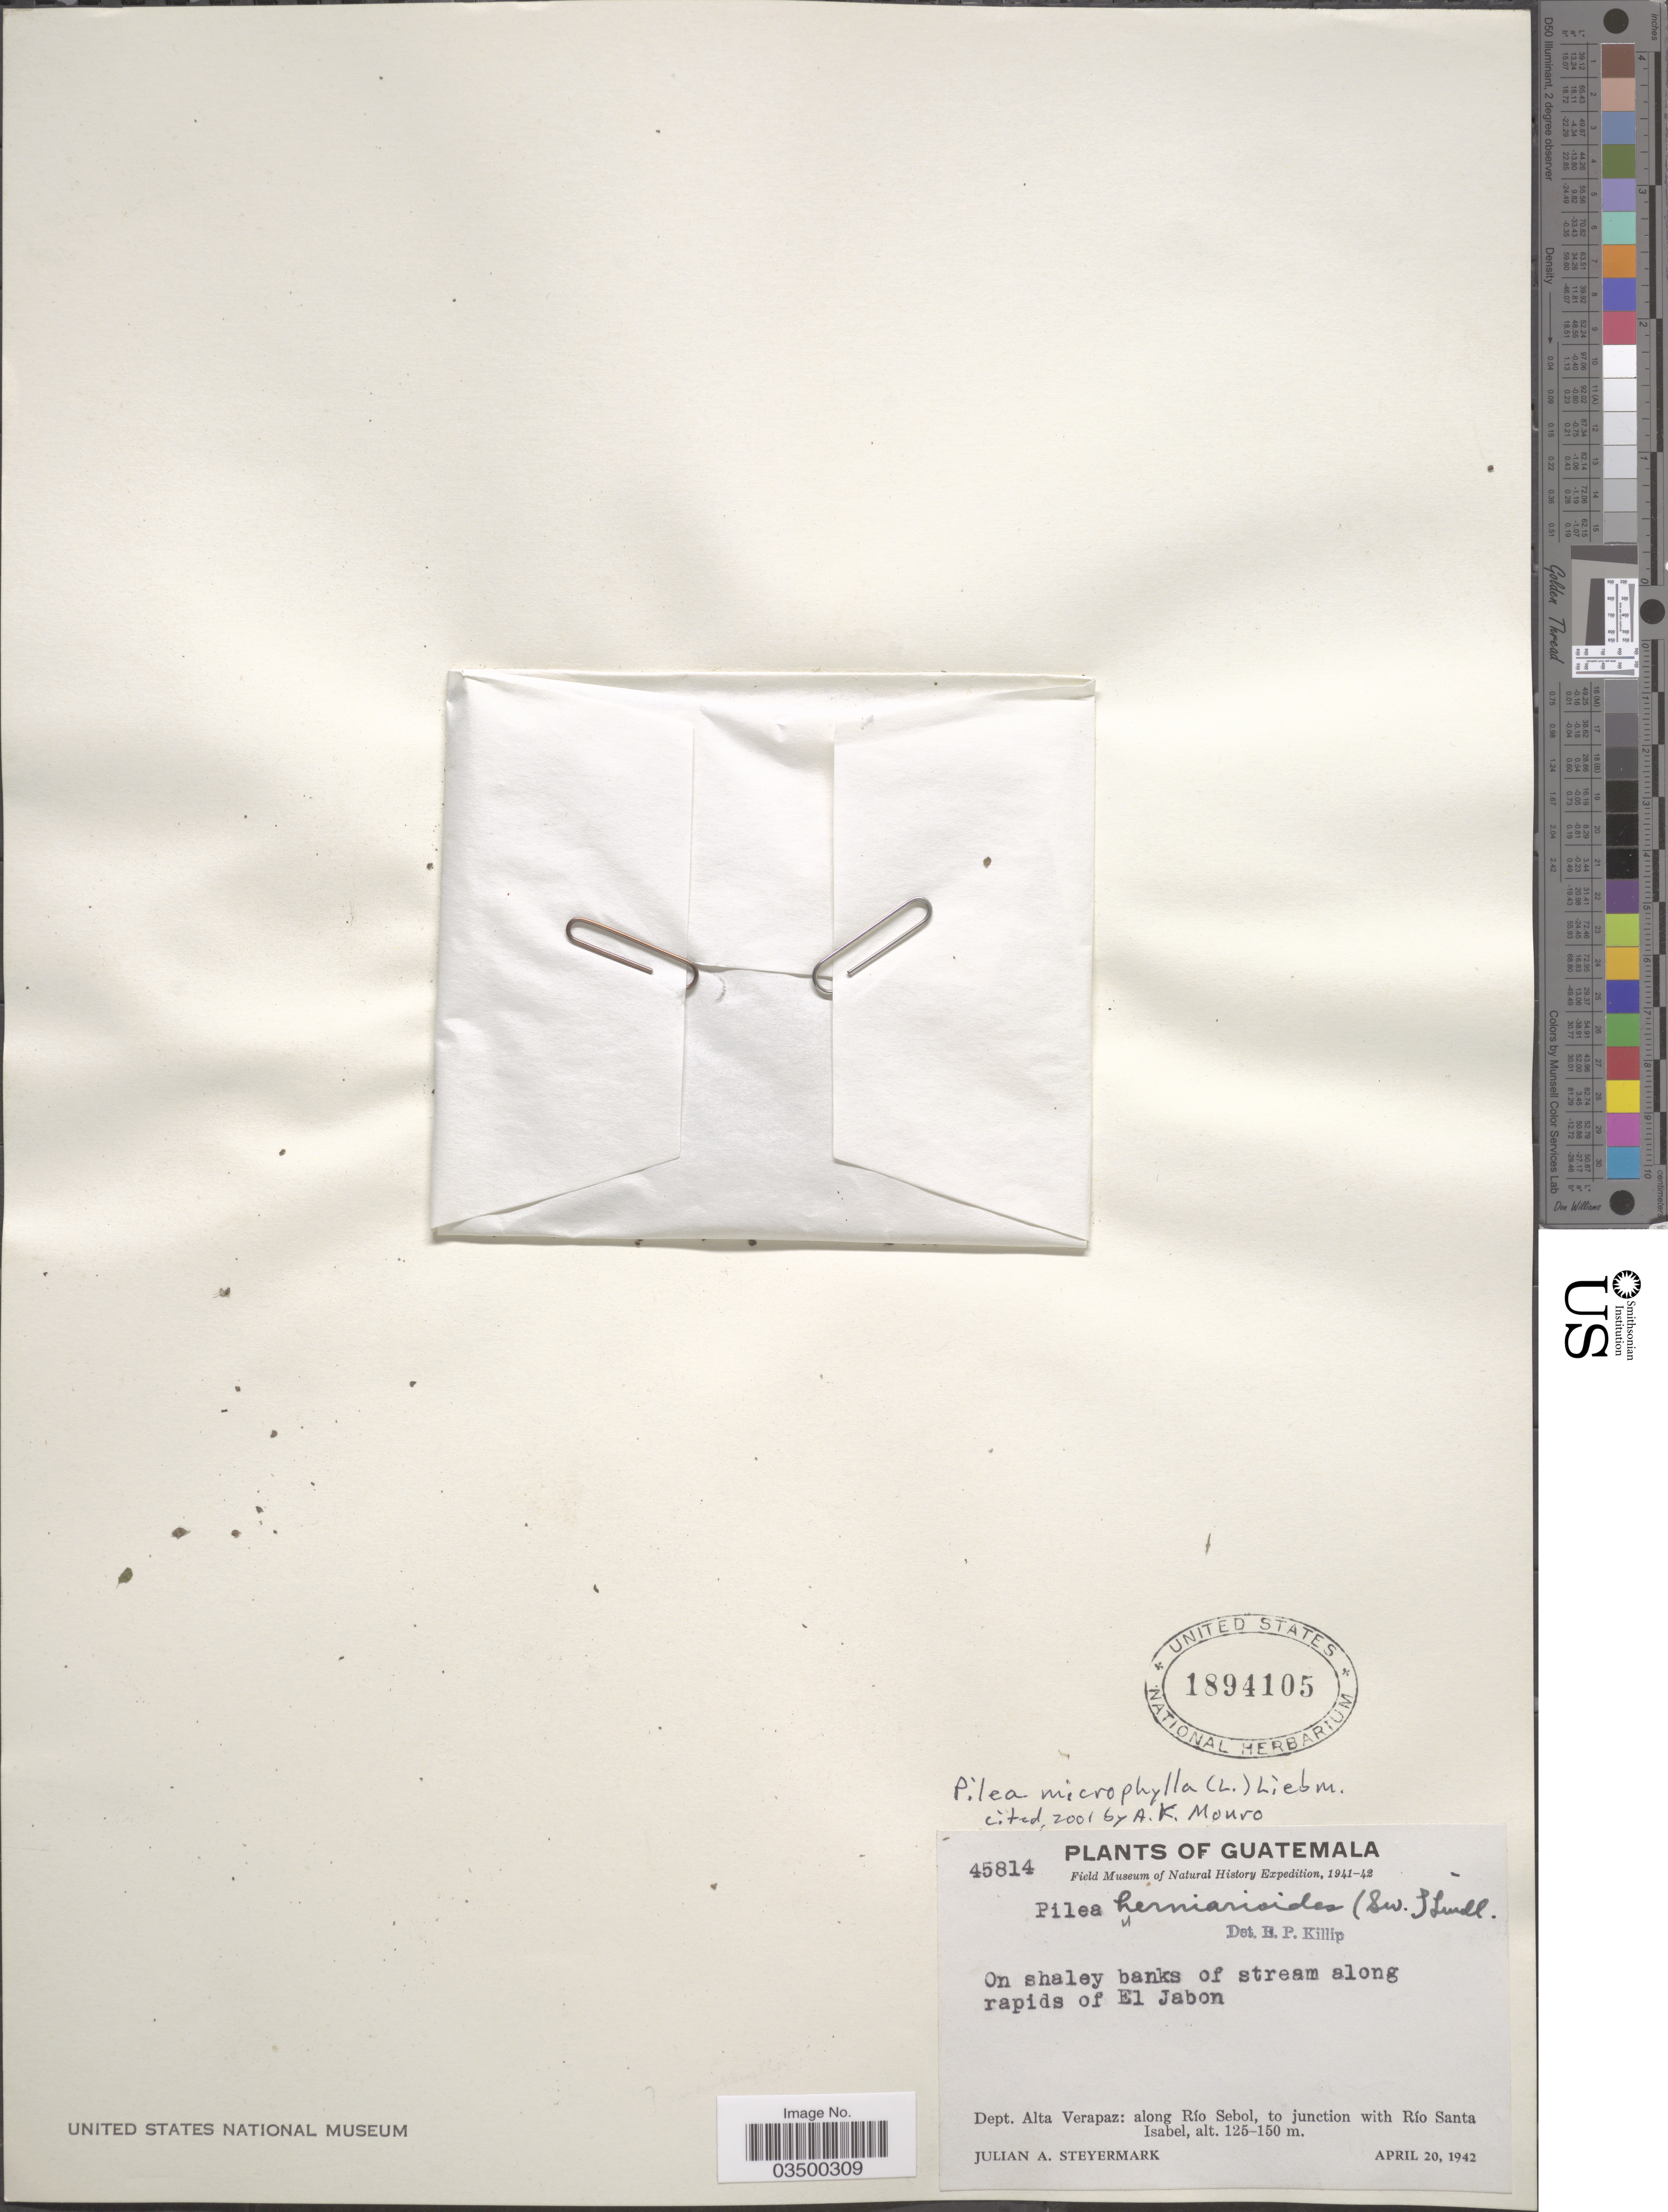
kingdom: Plantae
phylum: Tracheophyta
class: Magnoliopsida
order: Rosales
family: Urticaceae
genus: Pilea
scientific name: Pilea microphylla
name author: (L.) Liebm.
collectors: J. Steyermark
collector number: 45814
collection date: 1942-04-20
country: Guatemala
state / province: Alta Verapaz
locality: Along rapids of El Jabon. Dept. Alta Verapaz: along Río Sebol, to junction with Río Santa Isabel.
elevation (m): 125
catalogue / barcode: US 1894105